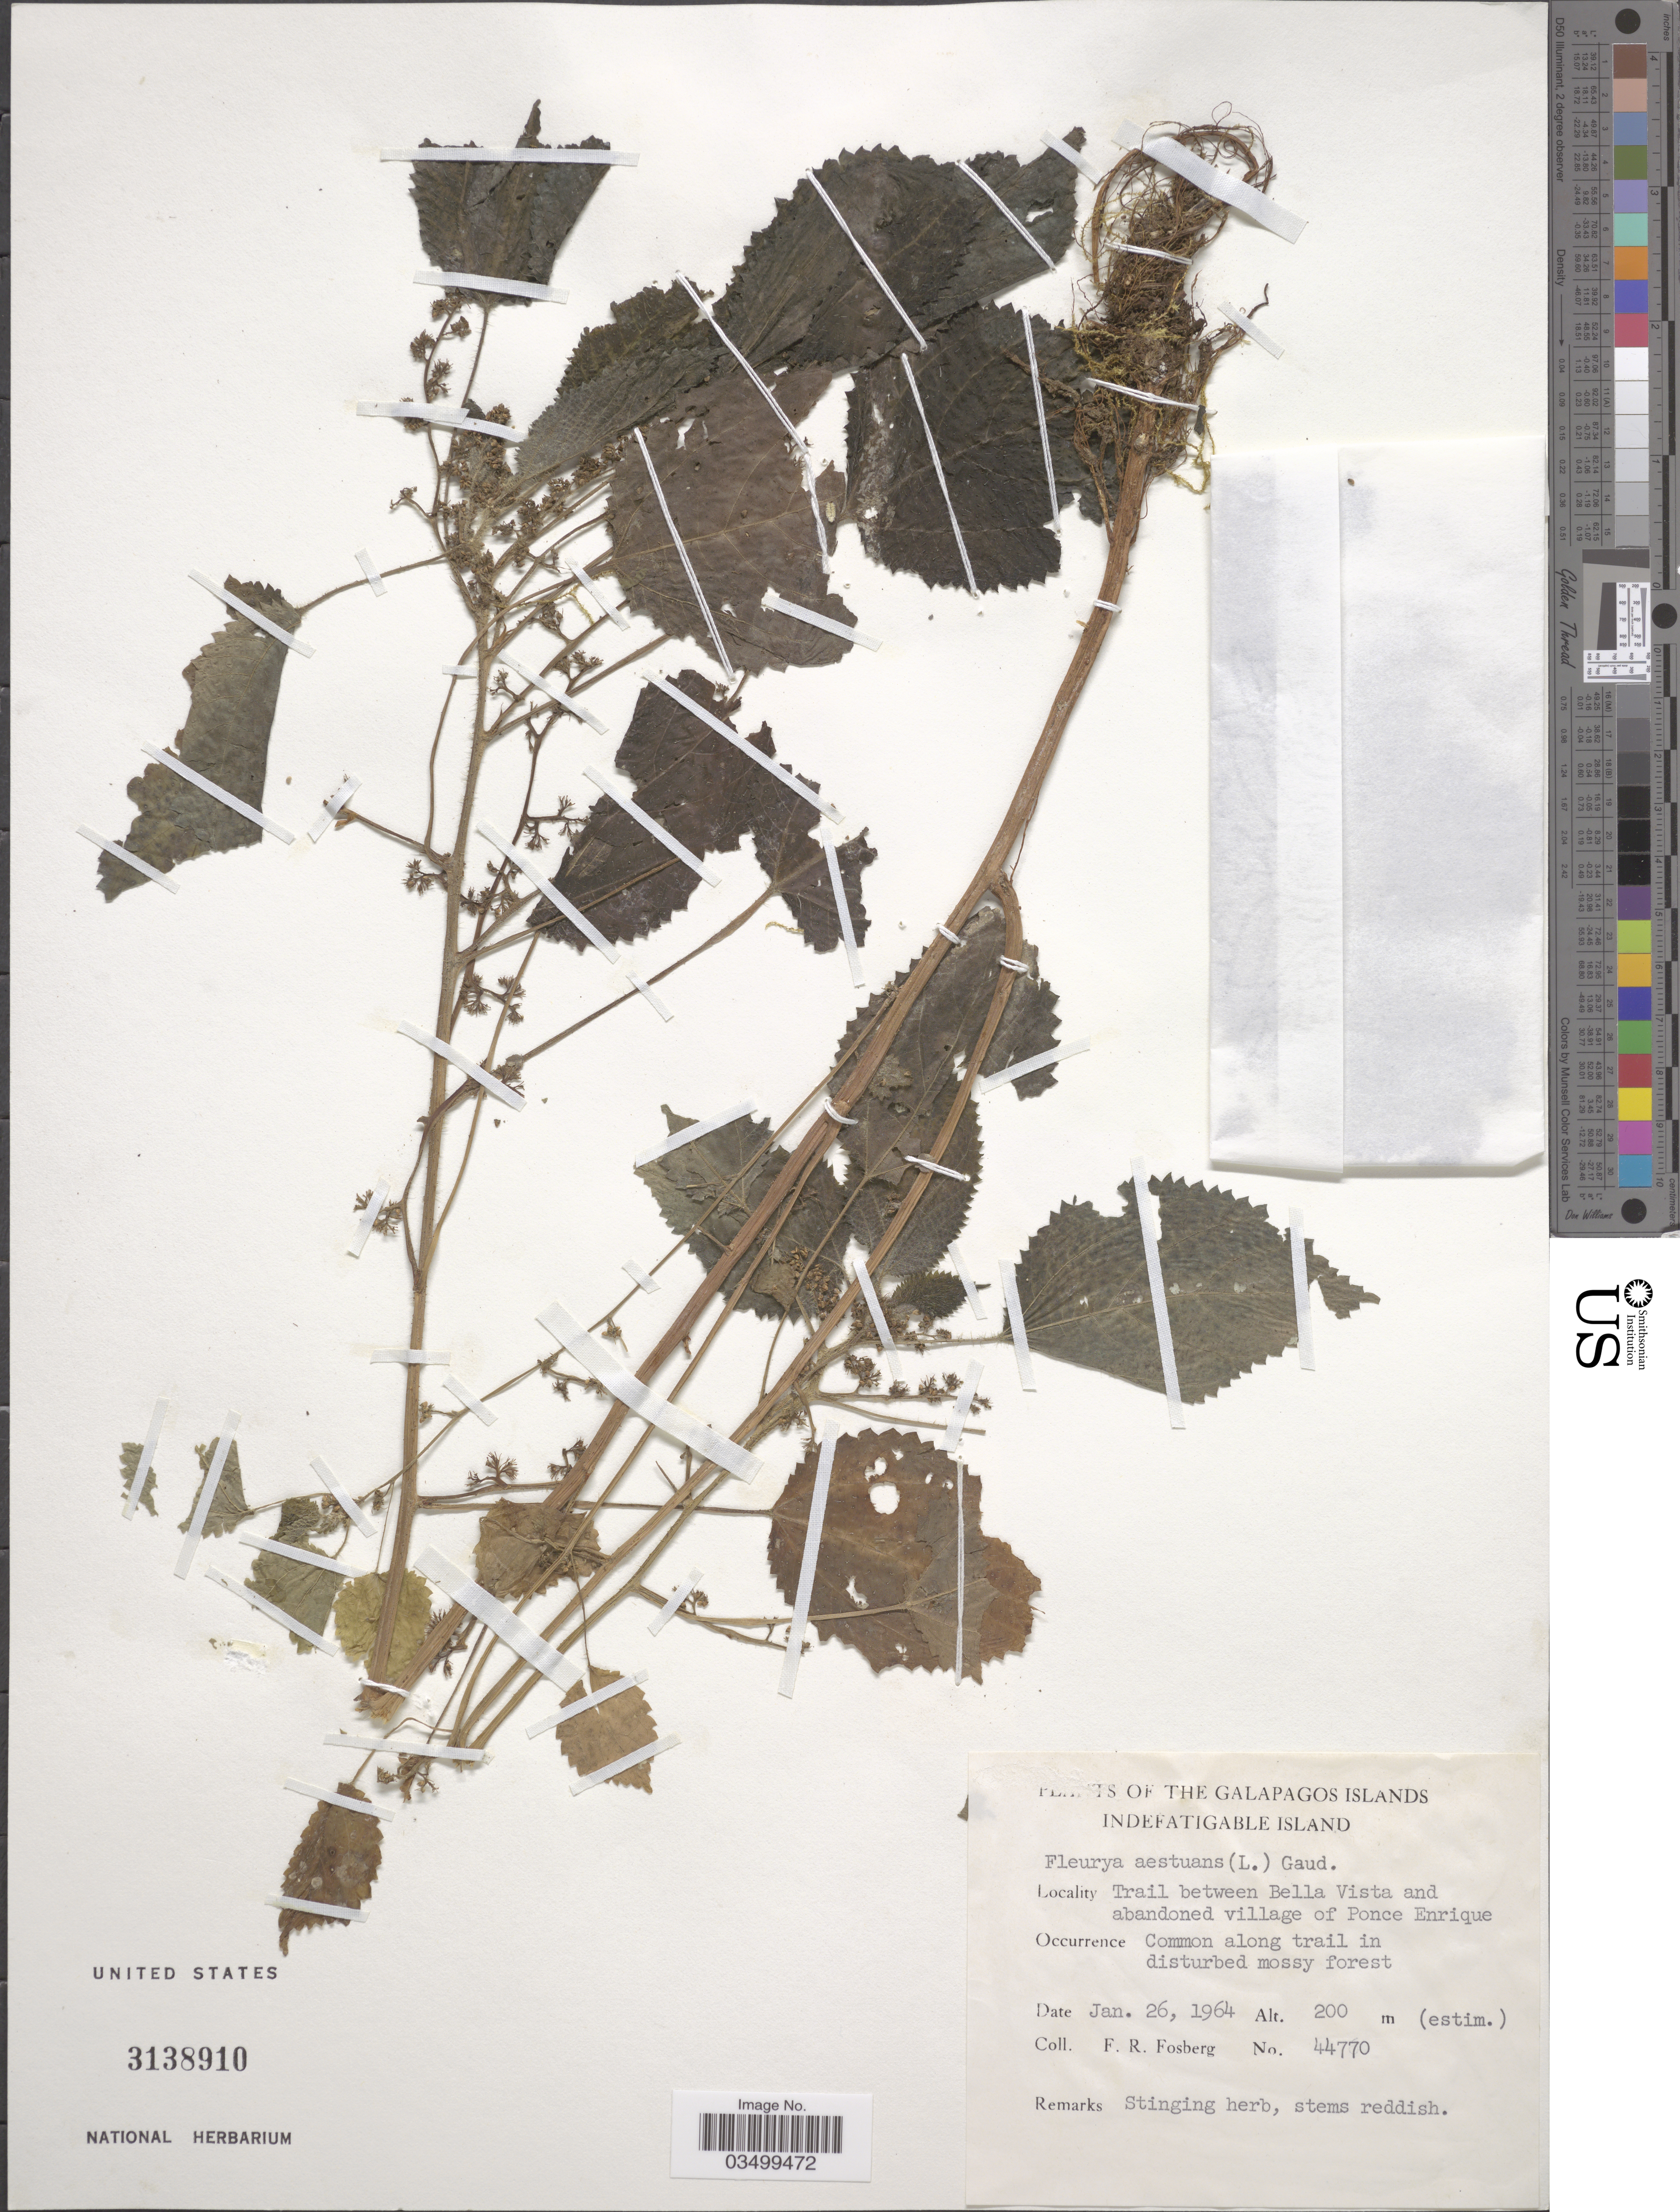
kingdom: Plantae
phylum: Tracheophyta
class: Magnoliopsida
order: Rosales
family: Urticaceae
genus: Laportea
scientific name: Laportea aestuans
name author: (L.) Chew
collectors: F. R. Fosberg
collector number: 44770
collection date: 1964-01-26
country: Ecuador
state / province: Colón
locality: Galapagos Islands. Indefatigable Island. Trail between Bella Vista and abandoned village of Ponce Enrique.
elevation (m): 200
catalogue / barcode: US 3138910